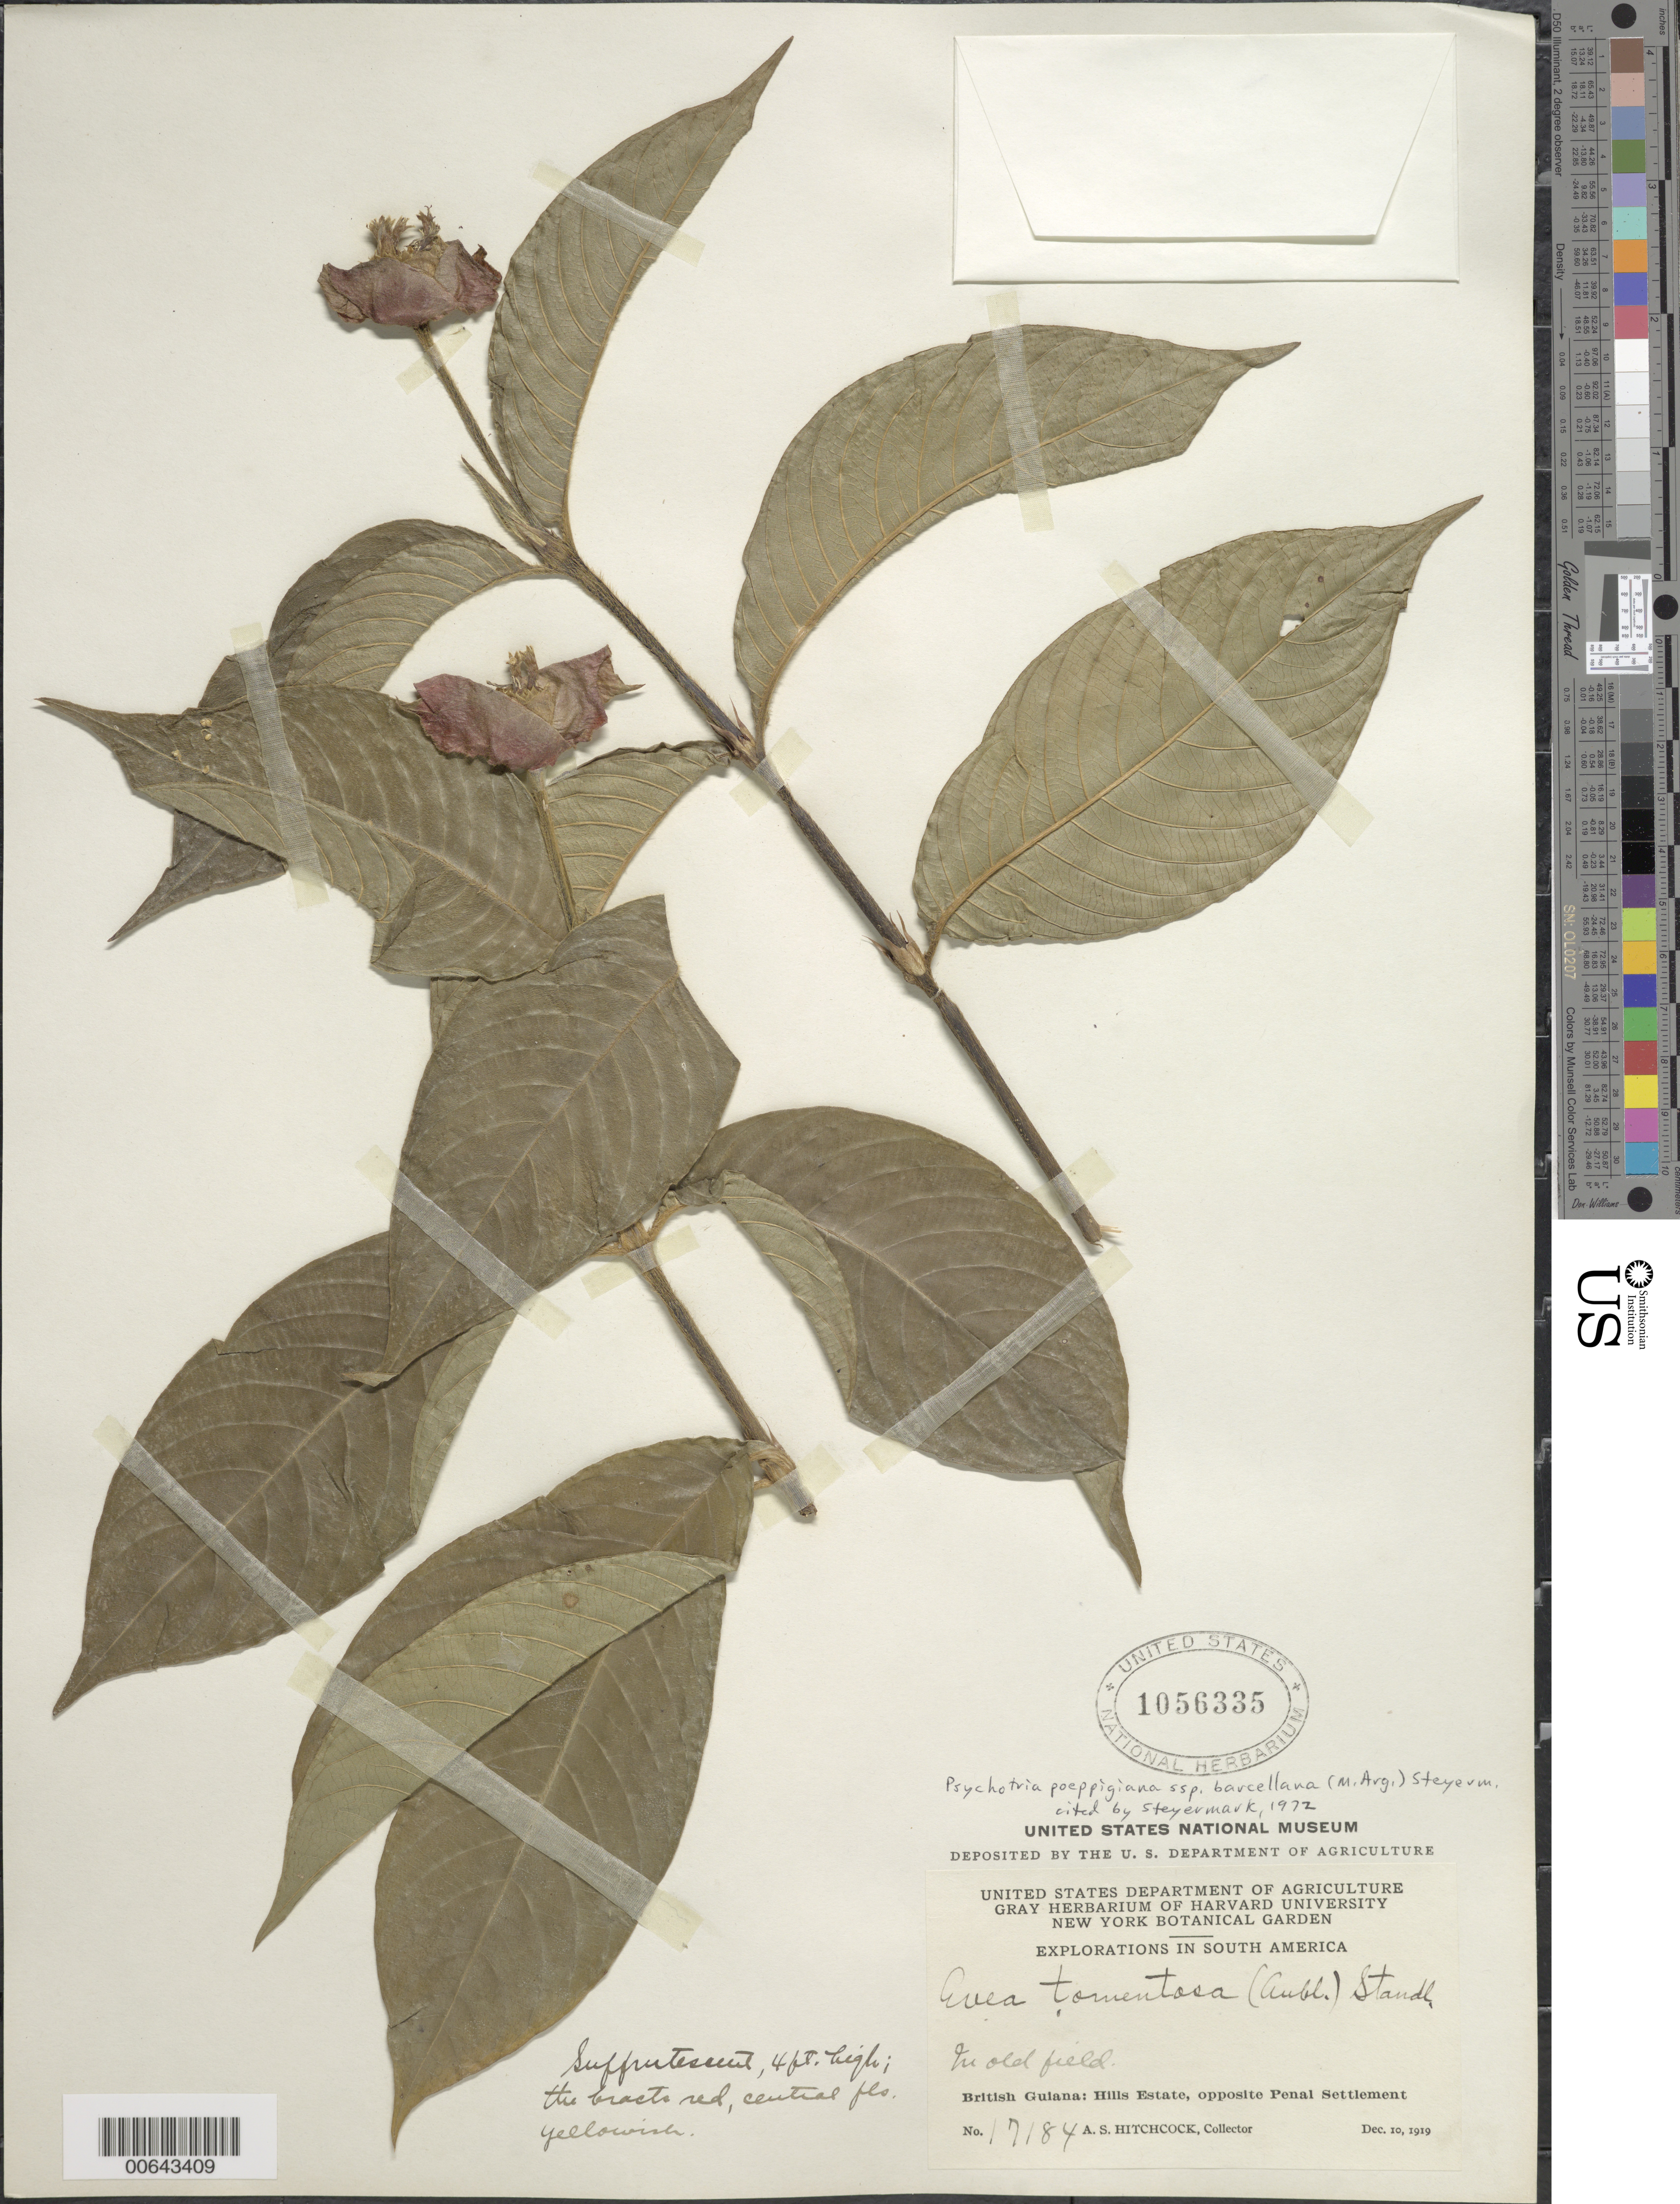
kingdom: Plantae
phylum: Tracheophyta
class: Magnoliopsida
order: Gentianales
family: Rubiaceae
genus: Palicourea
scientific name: Palicourea tomentosa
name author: (Aubl.) Borhidi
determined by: Kirkbride, J. H., Jr.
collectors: A. S. Hitchcock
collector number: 17184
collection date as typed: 10-Dec-19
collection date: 1919-12-10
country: Guyana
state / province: Cuyuni-Mazaruni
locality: Penal Settlement, opposite; Hills Estate, 3 mi SW of Bartica near Mazaruni R.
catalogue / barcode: US 1056335